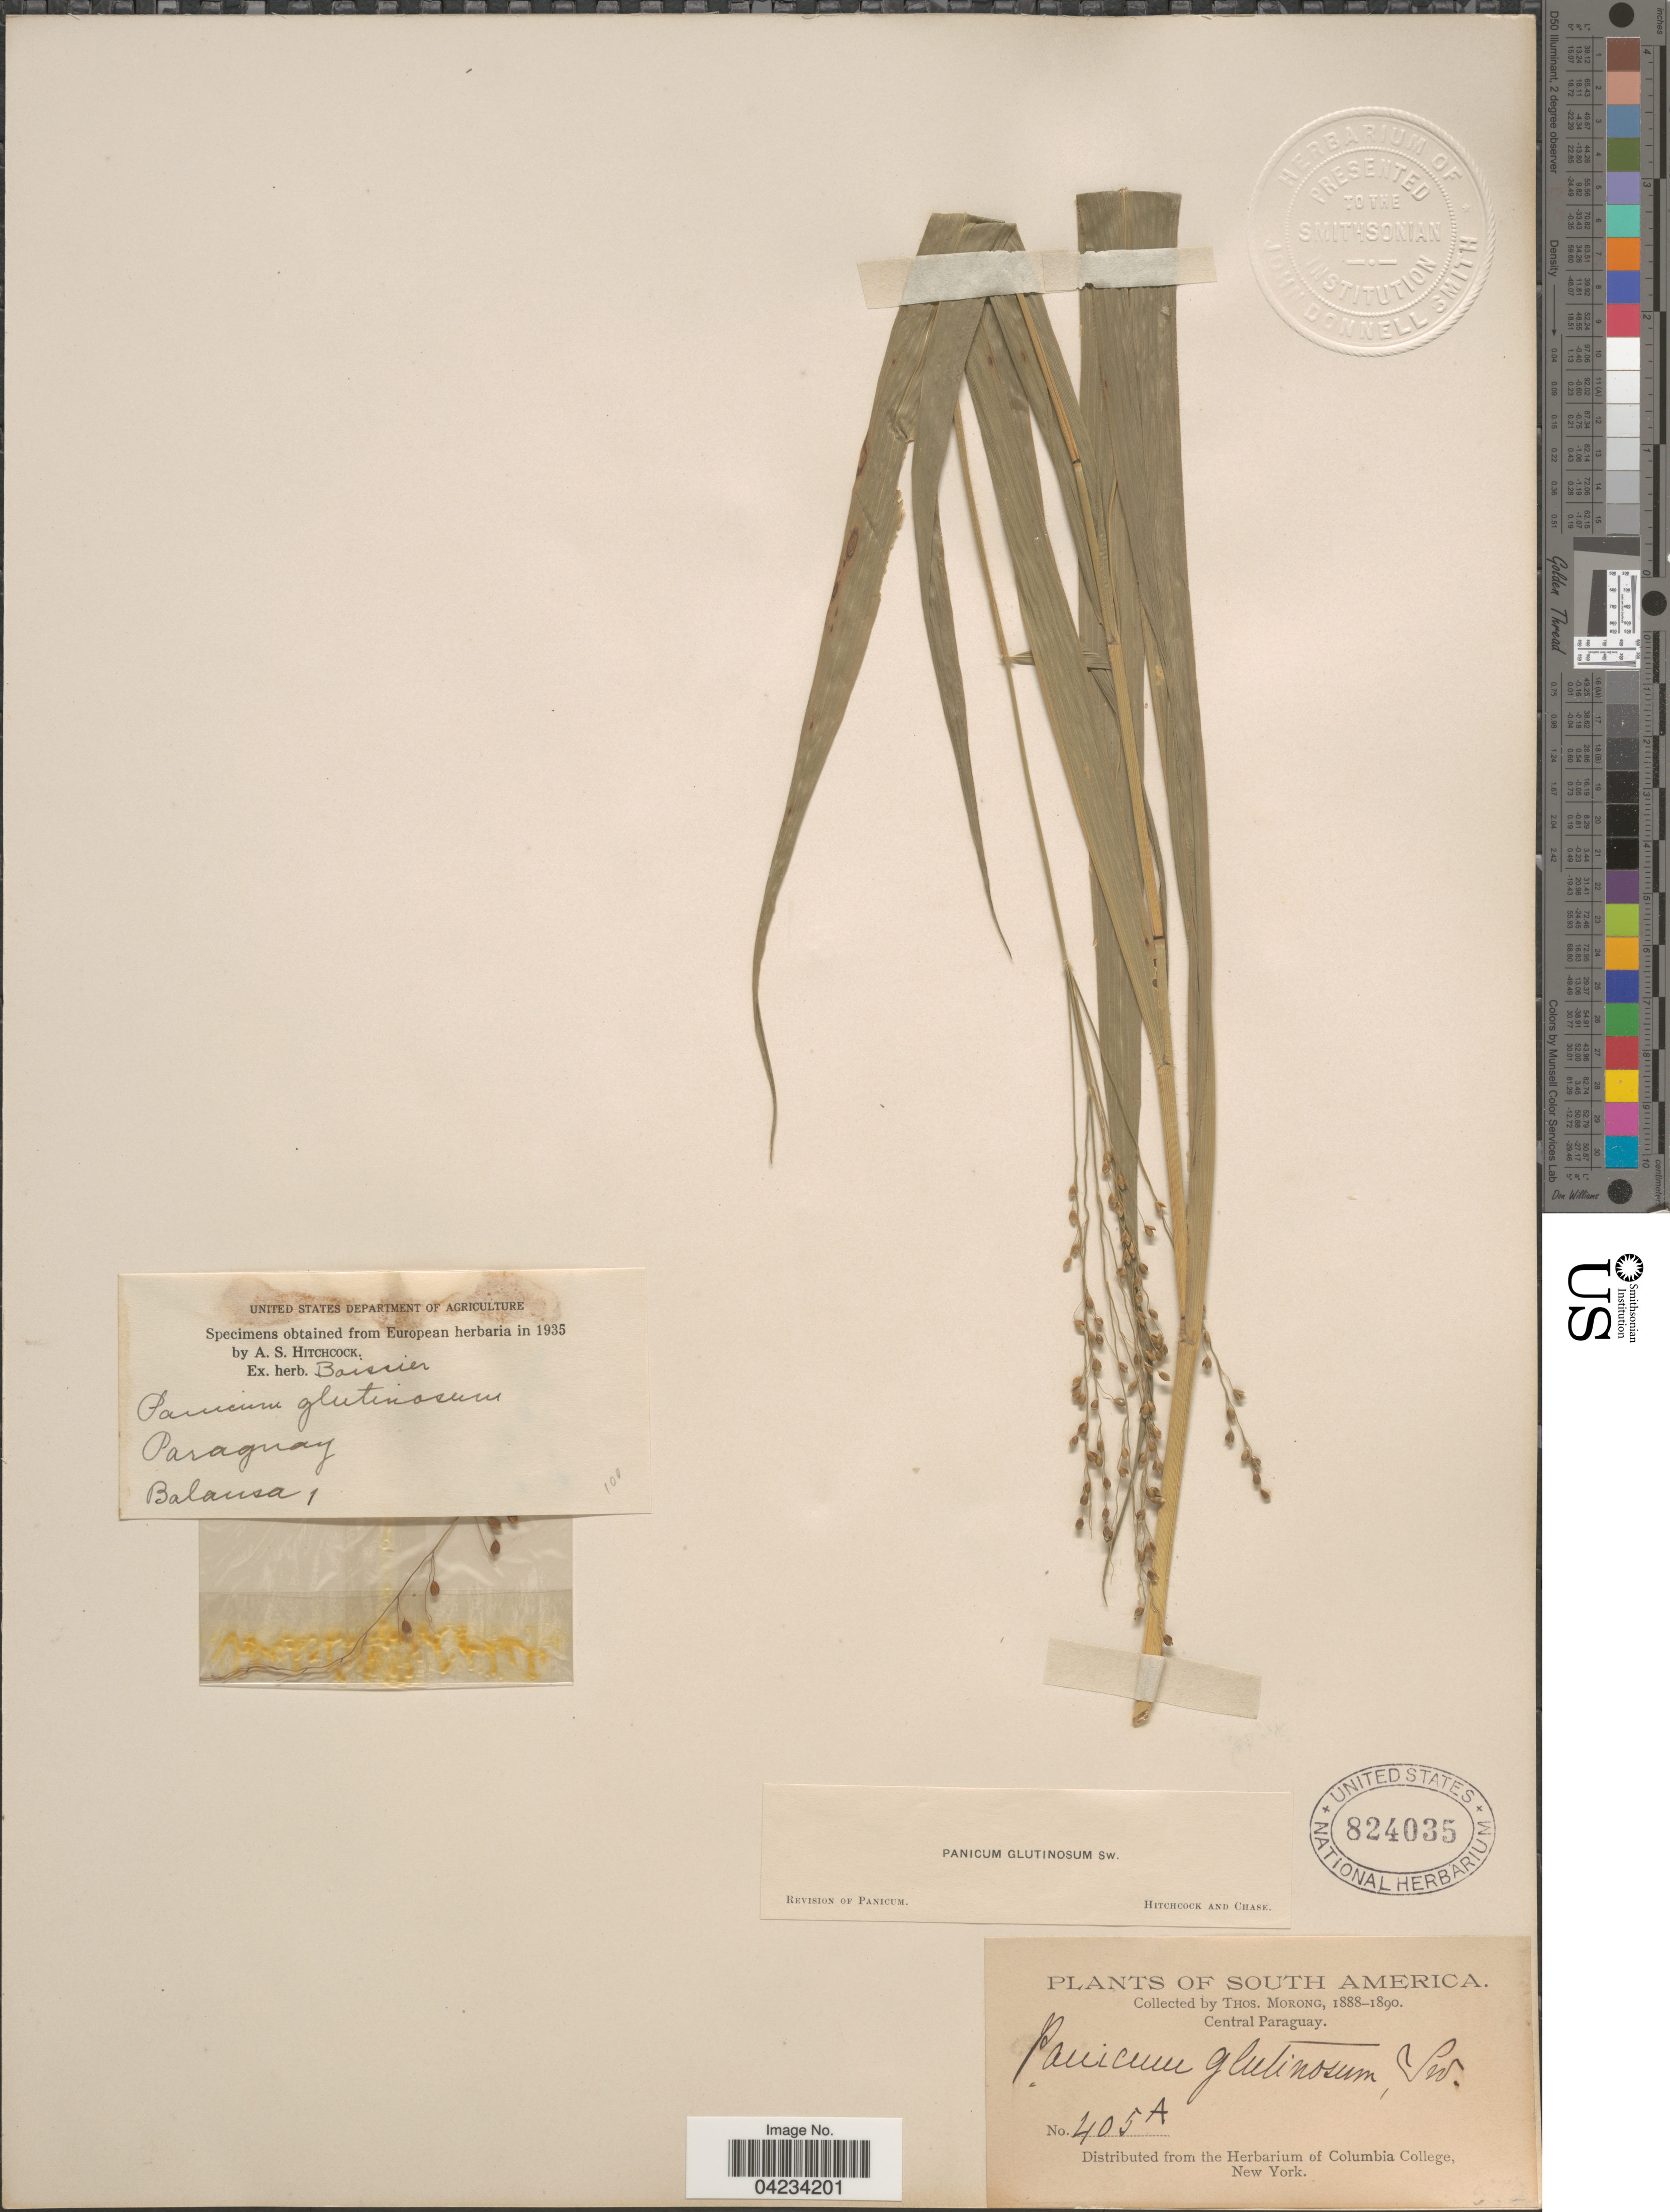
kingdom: Plantae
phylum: Tracheophyta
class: Liliopsida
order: Poales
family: Poaceae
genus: Homolepis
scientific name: Homolepis glutinosa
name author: (Sw.) Zuloaga & Soderstr.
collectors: ex herb. T. Morong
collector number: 405A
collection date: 1888/1890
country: Paraguay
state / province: Central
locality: Central Paraguay.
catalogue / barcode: US 824035-2